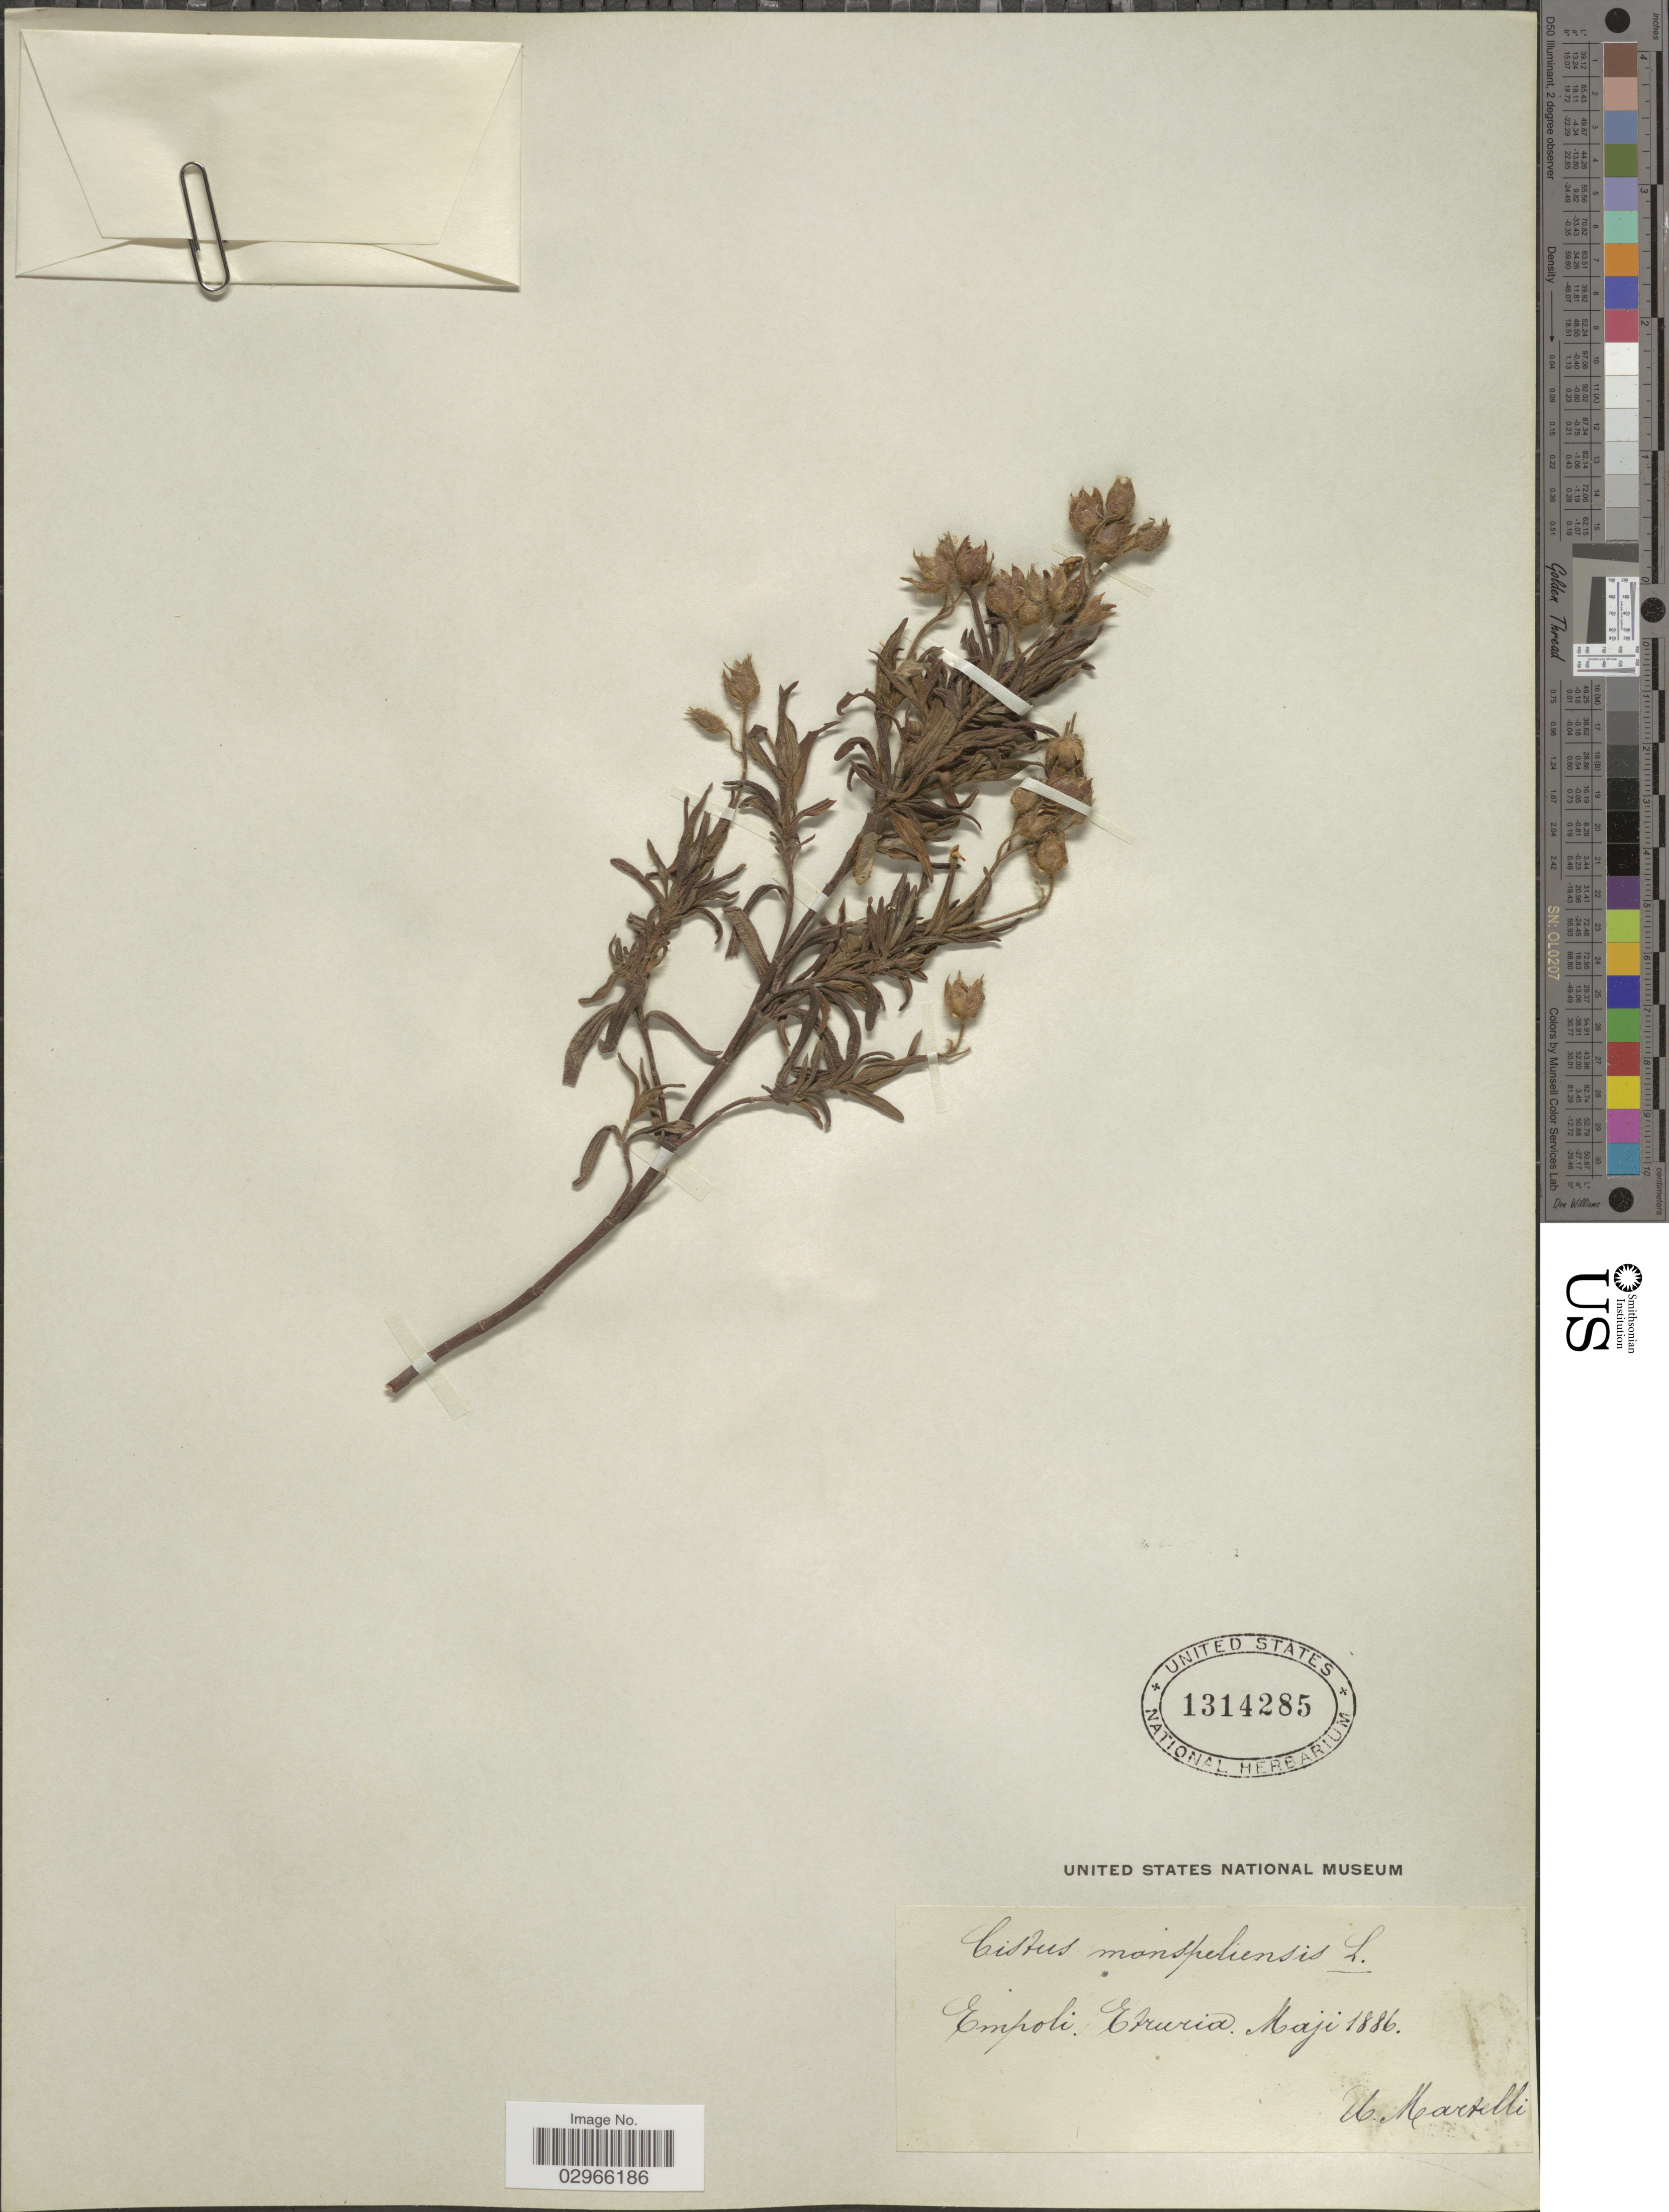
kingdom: Plantae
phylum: Tracheophyta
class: Magnoliopsida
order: Malvales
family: Cistaceae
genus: Cistus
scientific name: Cistus monspeliensis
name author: L.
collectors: U. Martelli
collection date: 1886-05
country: Italy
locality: Empoli. Etruria.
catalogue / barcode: US 1314285